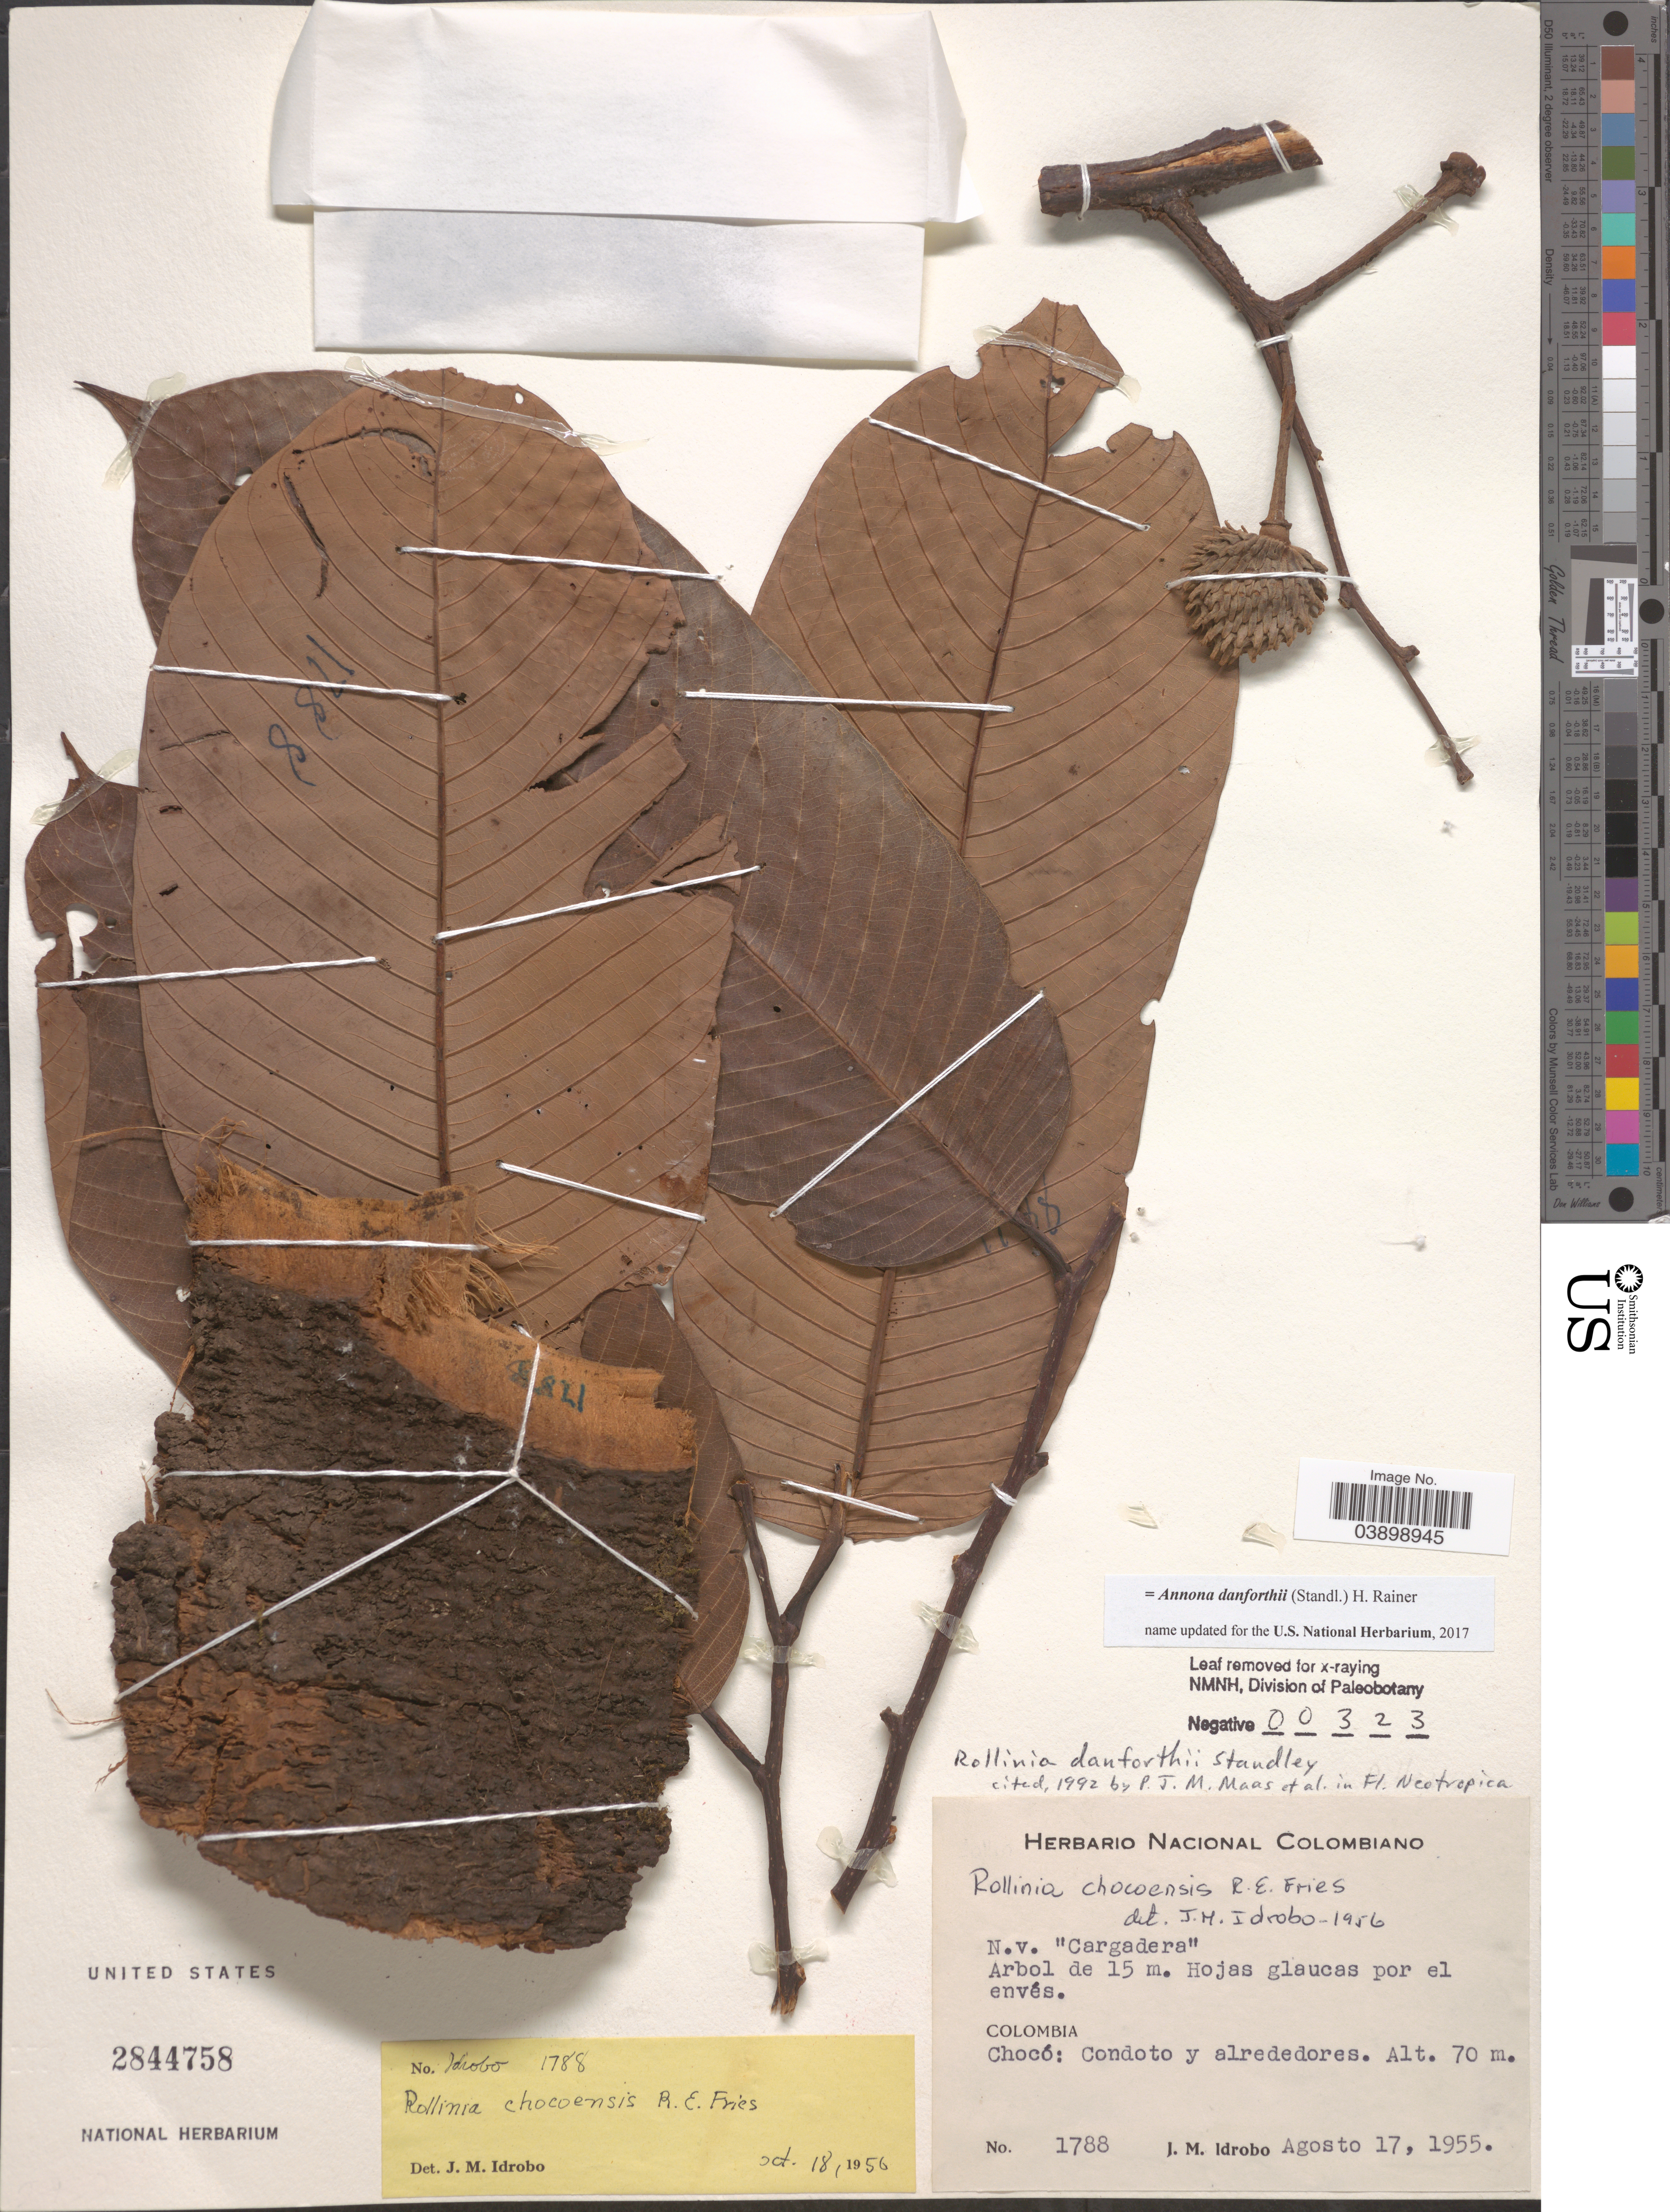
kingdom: Plantae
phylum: Tracheophyta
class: Magnoliopsida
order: Magnoliales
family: Annonaceae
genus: Annona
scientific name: Annona danforthii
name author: (Standl.) H. Rainer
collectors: J. M. Idrobo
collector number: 1788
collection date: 1955-08-17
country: Colombia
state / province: Chocó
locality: Condoto y alrededores.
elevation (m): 70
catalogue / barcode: US 2844758